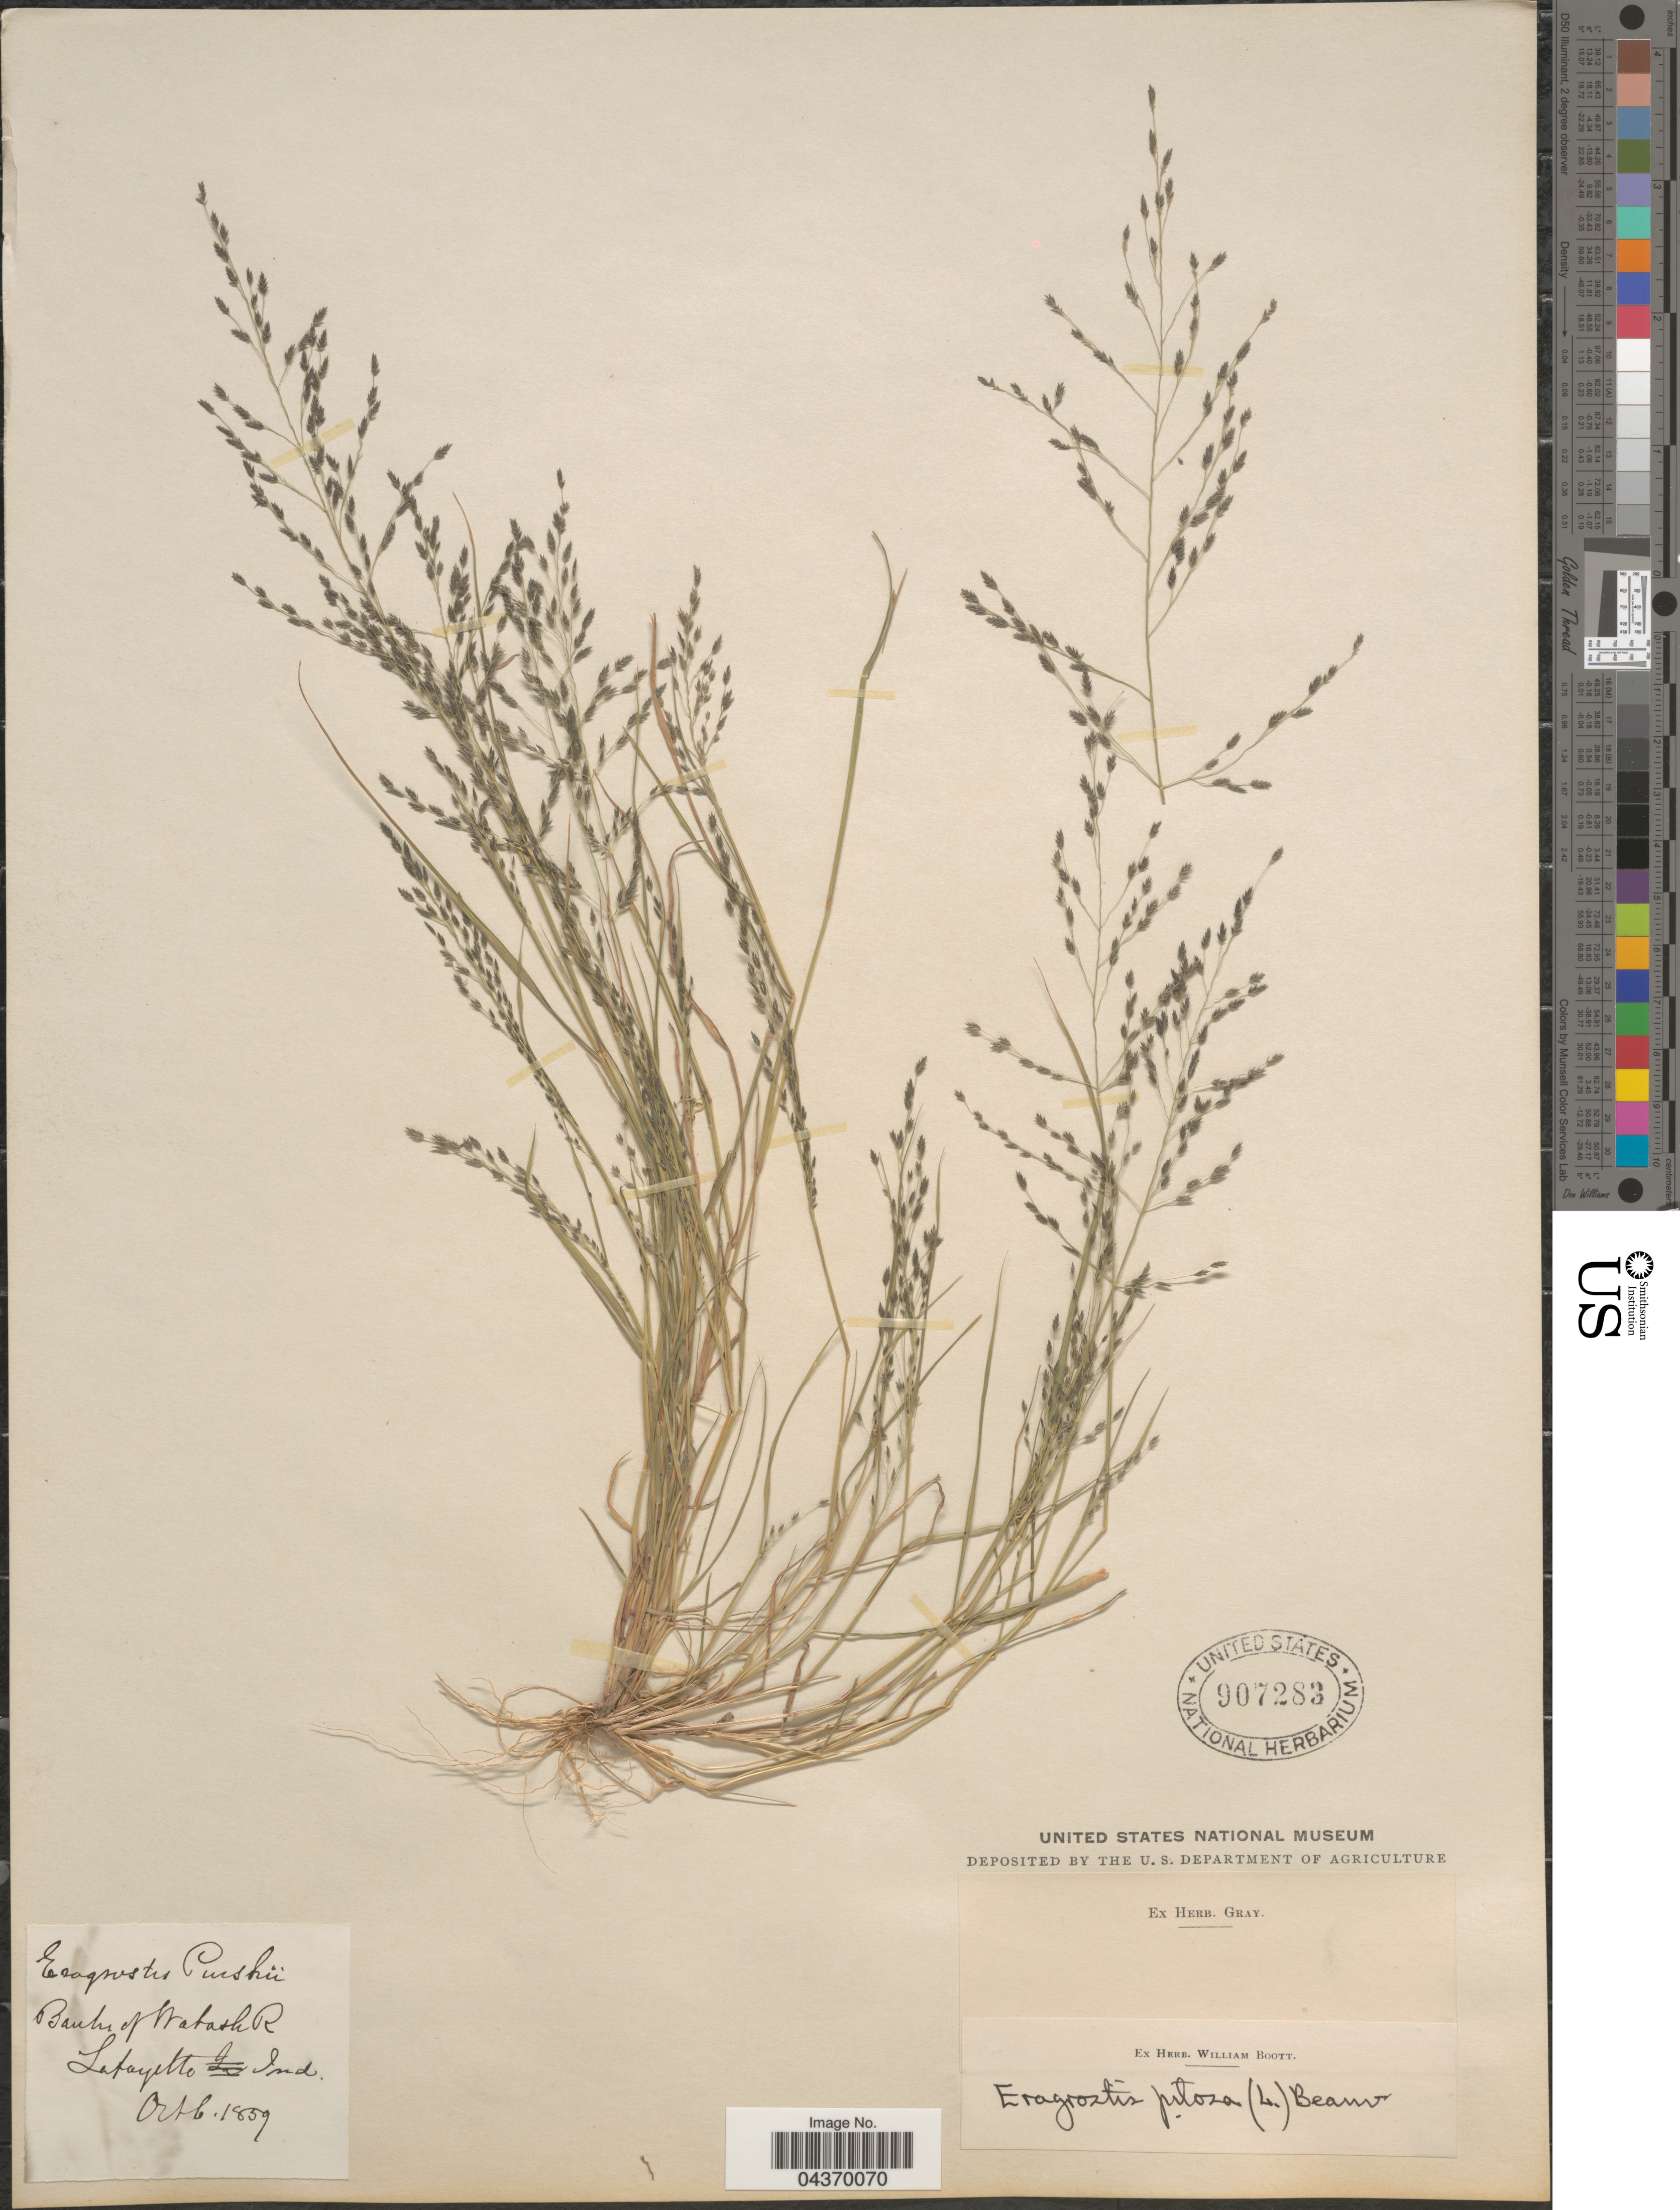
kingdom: Plantae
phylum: Tracheophyta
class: Liliopsida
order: Poales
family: Poaceae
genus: Eragrostis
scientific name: Eragrostis pectinacea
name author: (Michx.) Nees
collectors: ex herb. William Boott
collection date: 1859-10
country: United States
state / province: Indiana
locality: Banks of Wabash R. Lafayette.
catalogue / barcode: US 907283